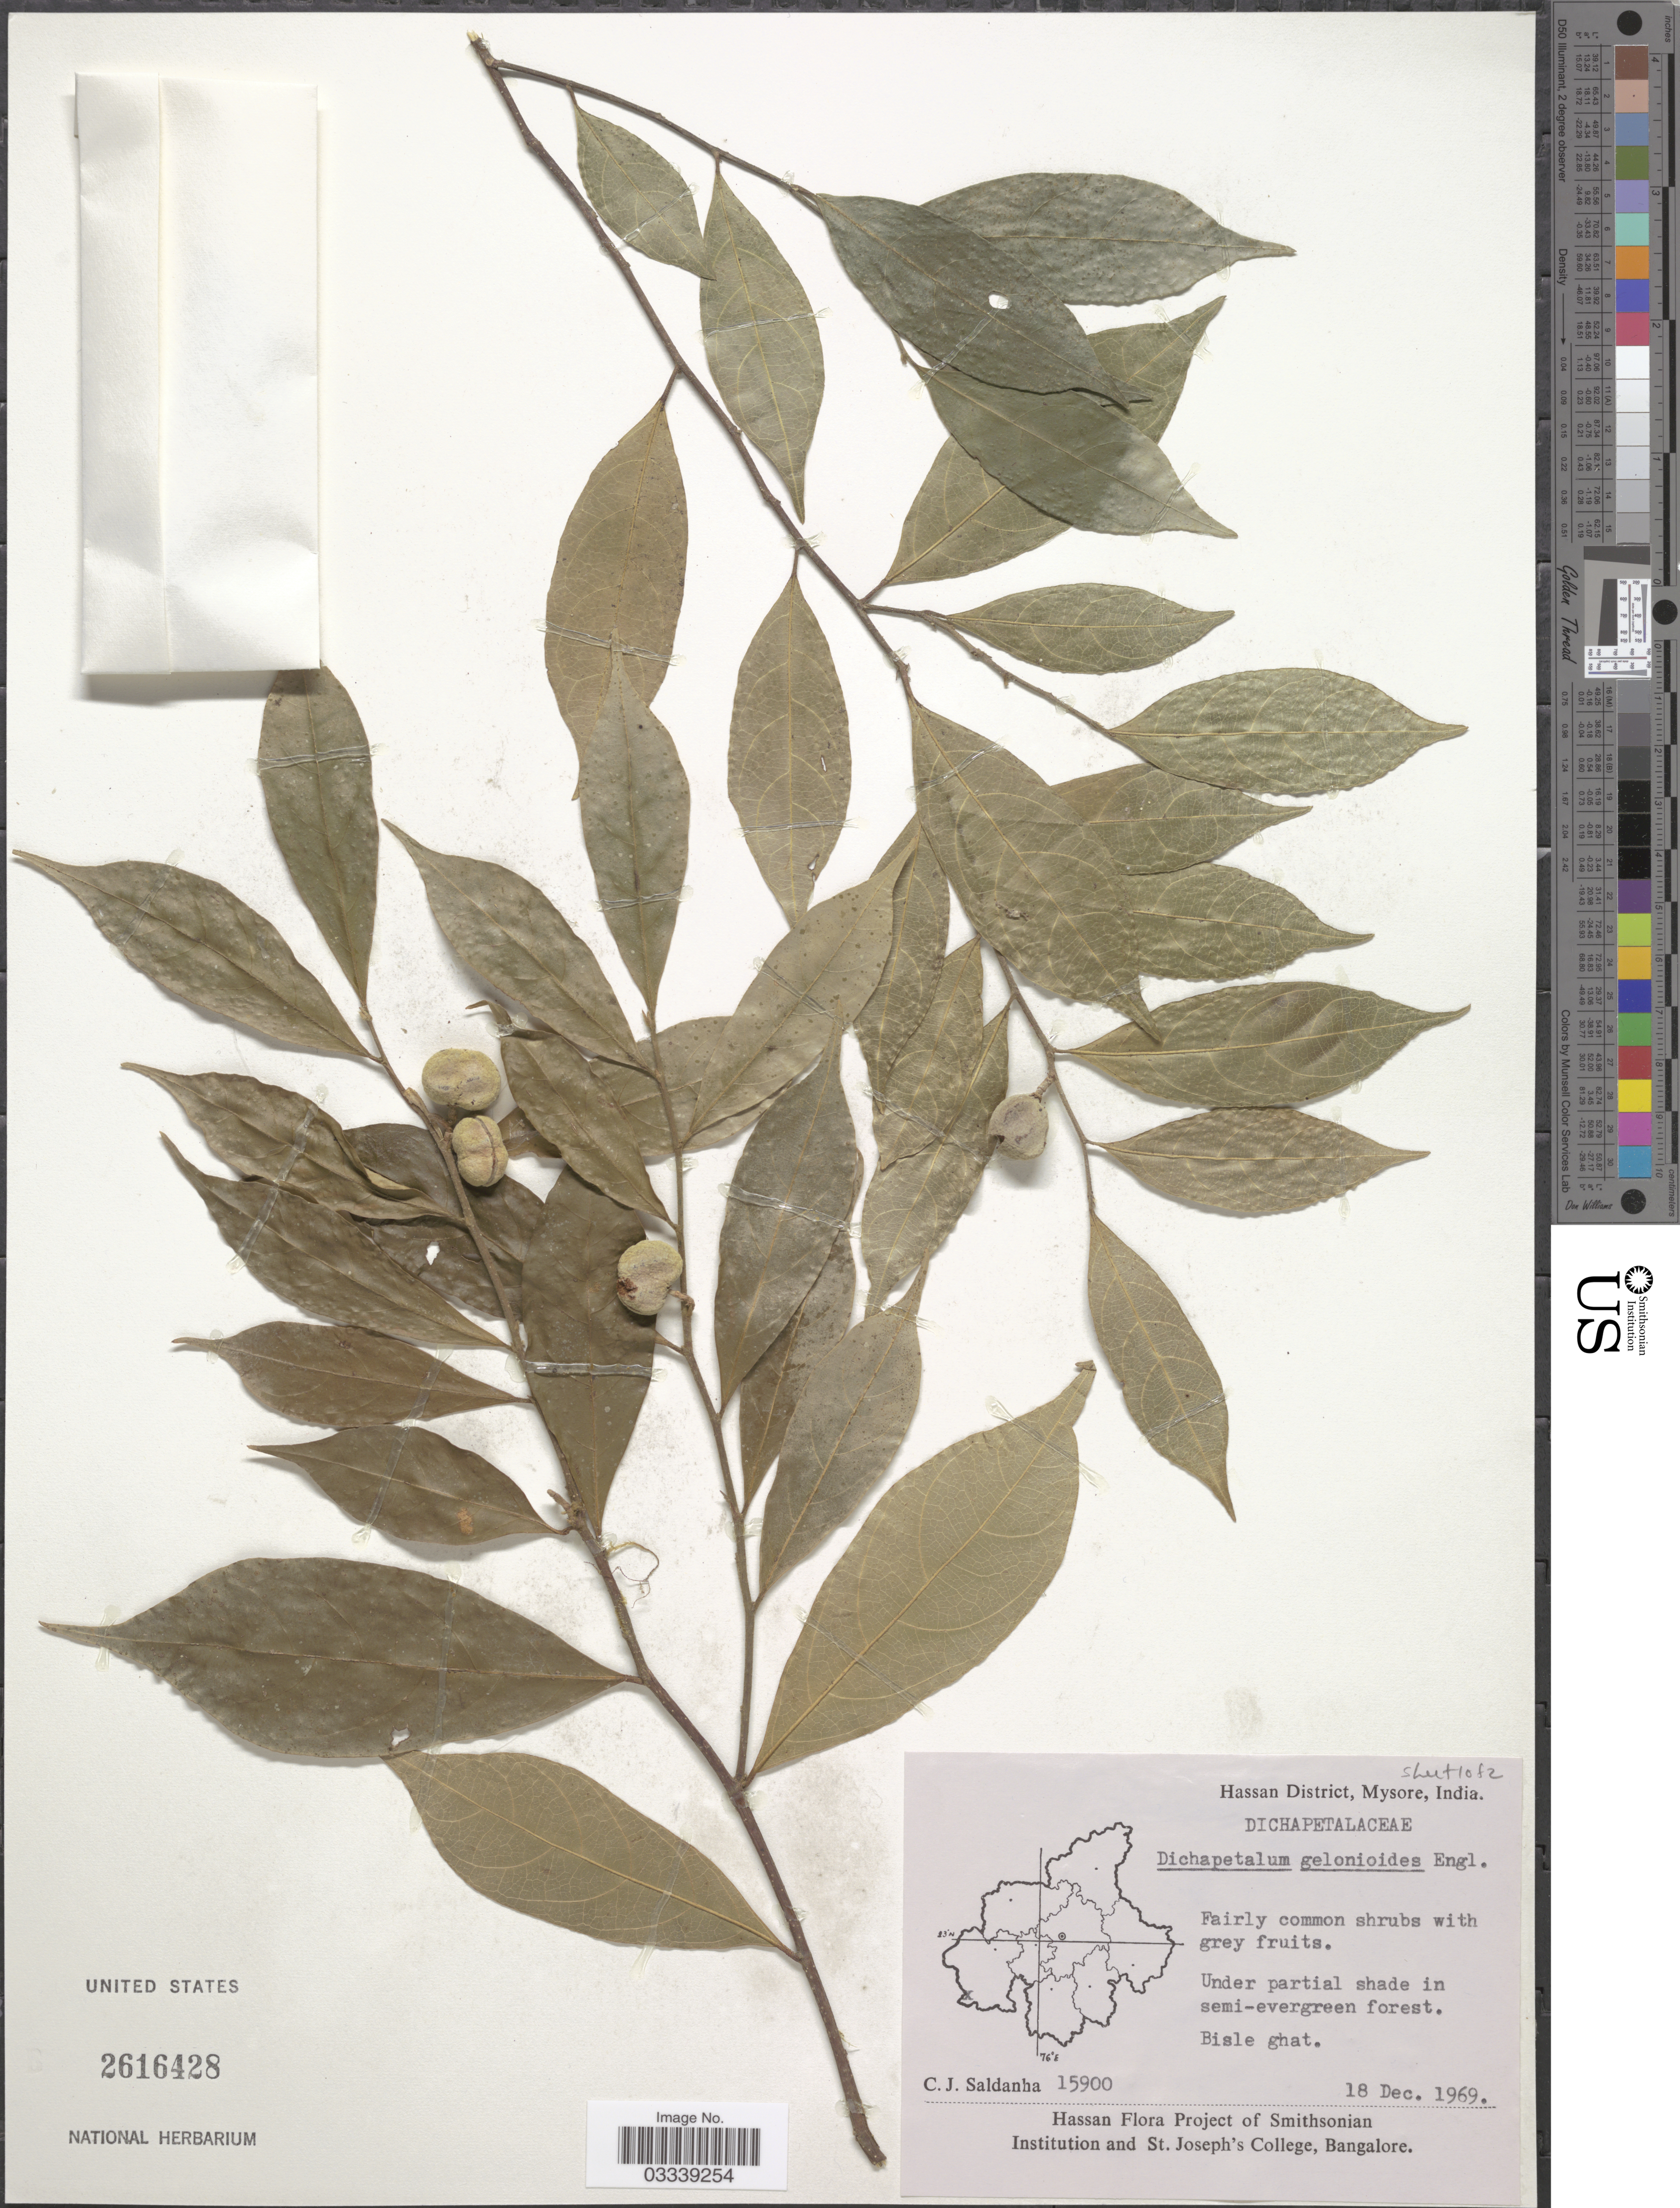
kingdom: Plantae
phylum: Tracheophyta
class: Magnoliopsida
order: Malpighiales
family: Dichapetalaceae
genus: Dichapetalum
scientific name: Dichapetalum gelonioides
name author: (Roxb.) Engl.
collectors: C. J. Saldanha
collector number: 15900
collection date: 1969-12-18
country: India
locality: Hassan District, Mysore, Bisle ghat.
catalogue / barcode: US 2616428